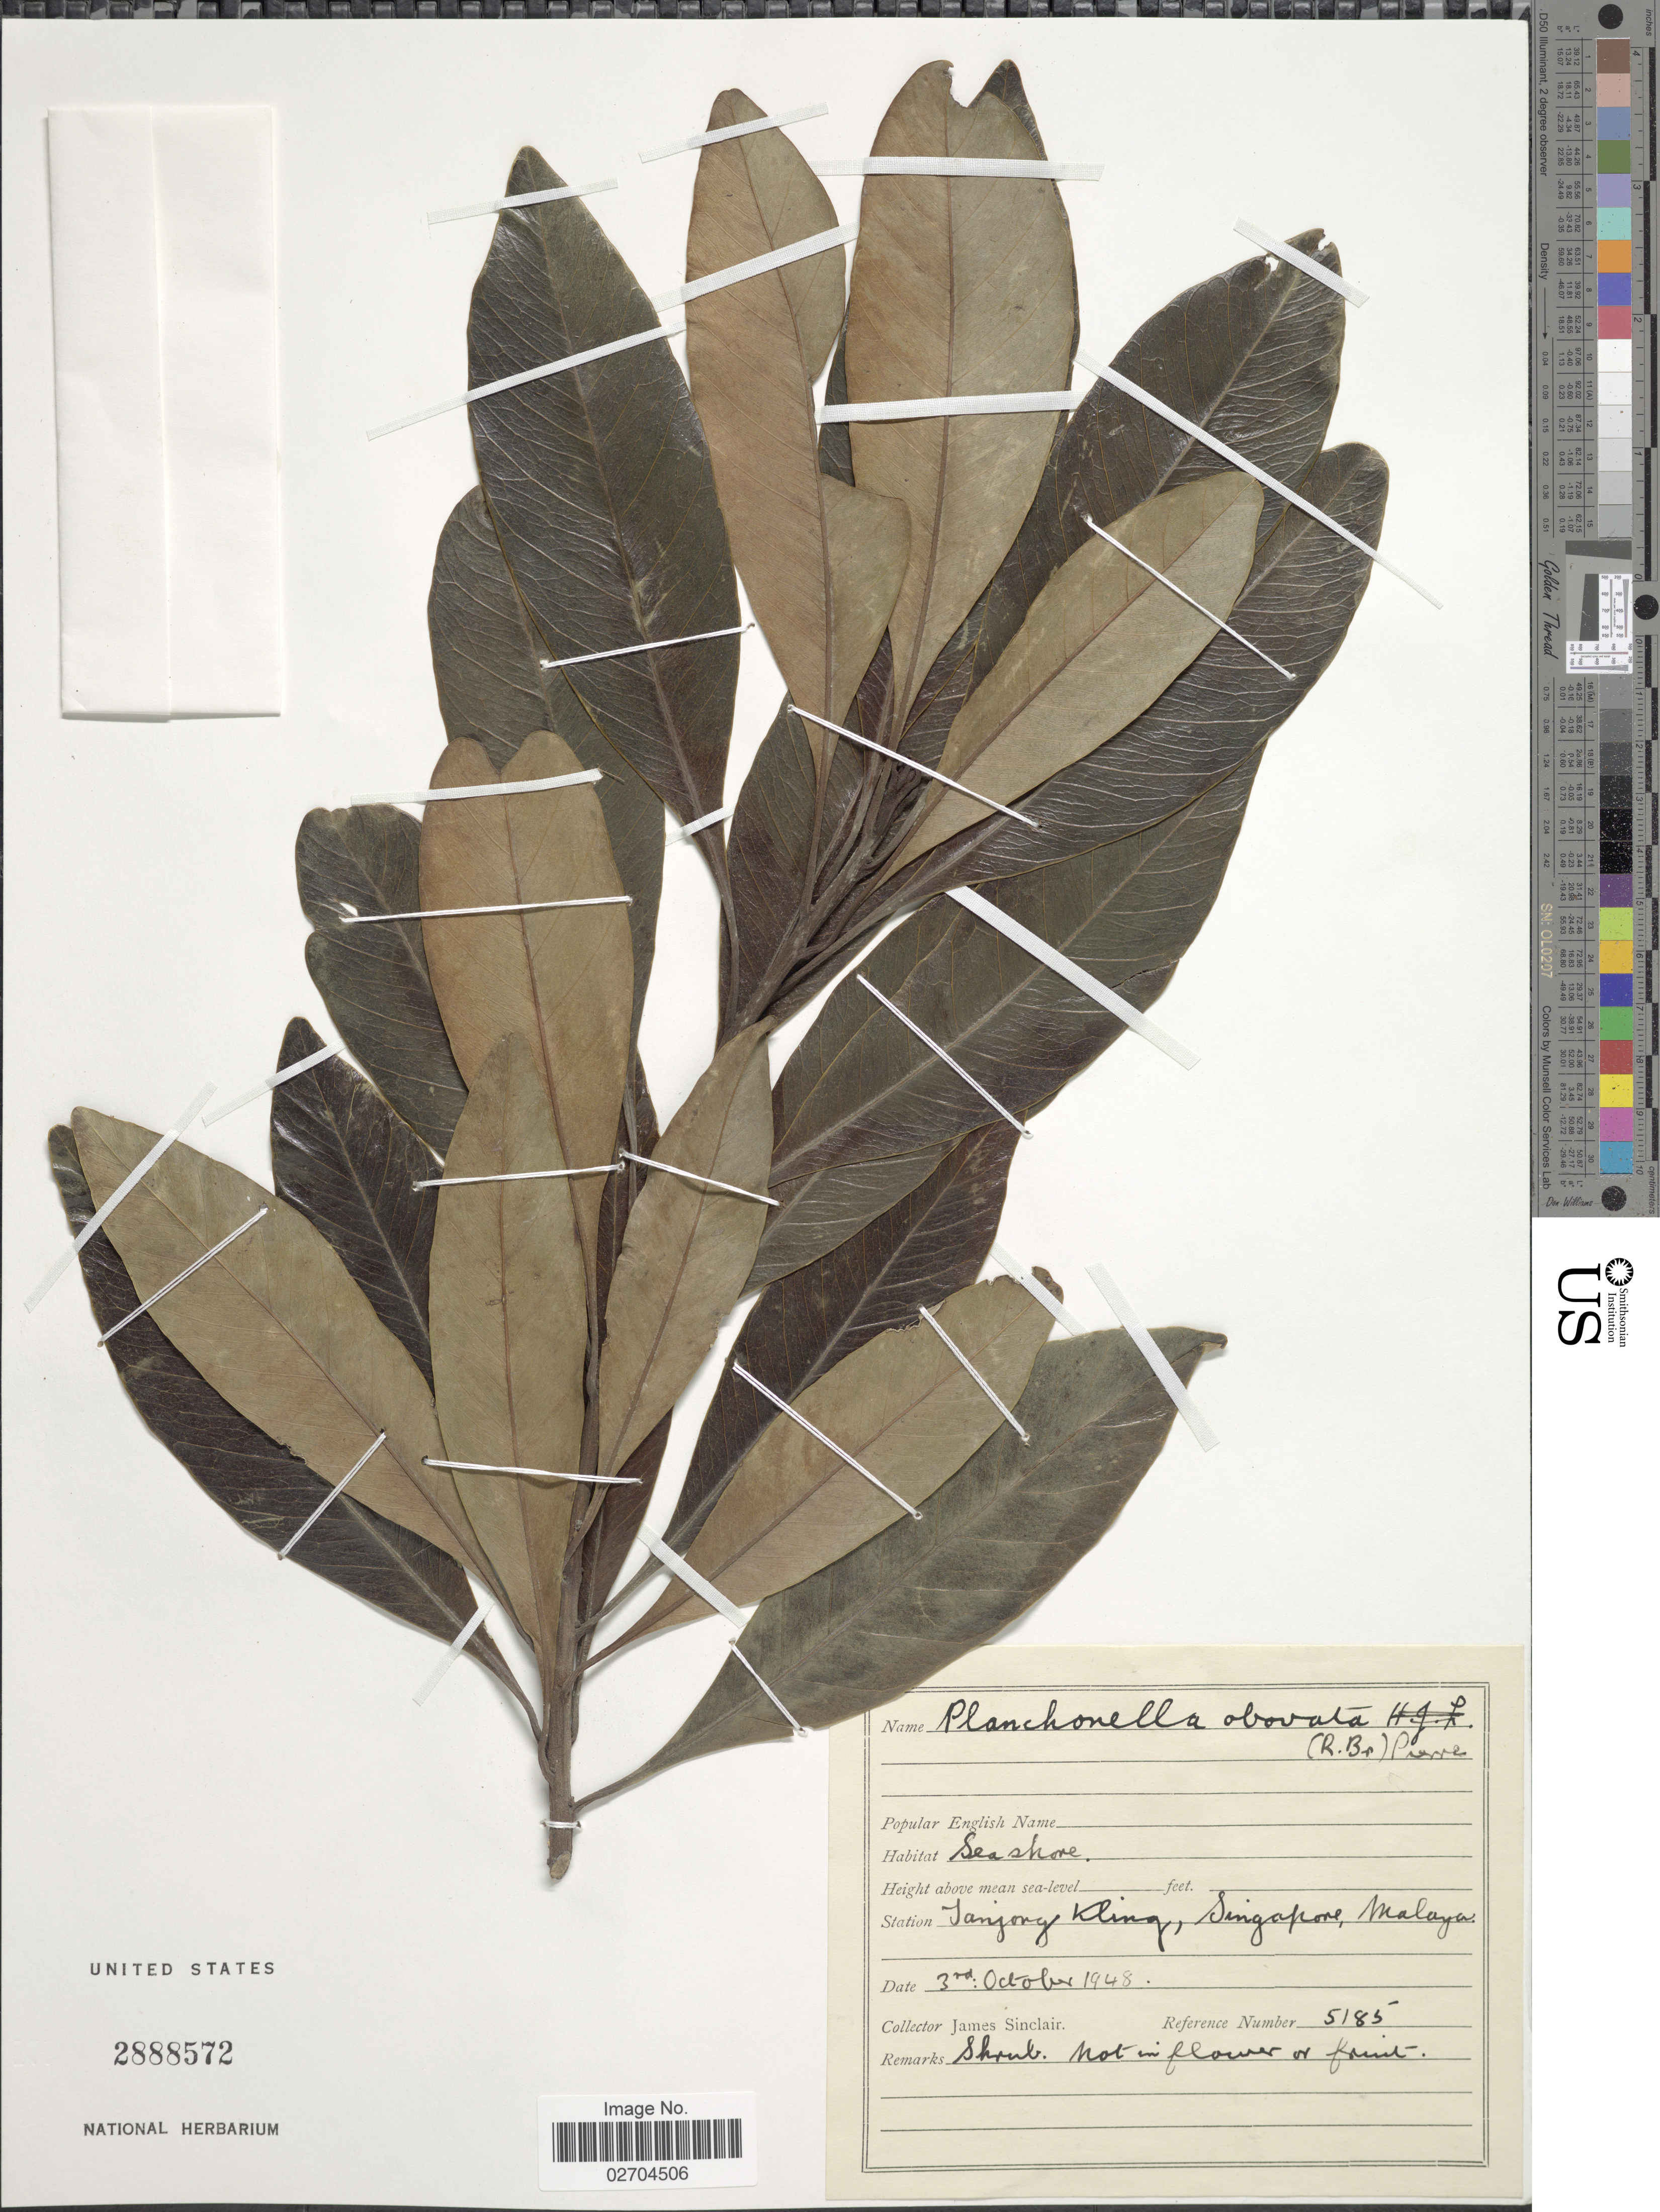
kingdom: Plantae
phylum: Tracheophyta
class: Magnoliopsida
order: Ericales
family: Sapotaceae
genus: Planchonella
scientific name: Planchonella obovata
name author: (R. Br.) Pierre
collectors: J. Sinclair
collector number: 5185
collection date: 1948-10-03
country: Singapore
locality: Tanjong Kling, Singapore, Malaya.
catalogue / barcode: US 2888572